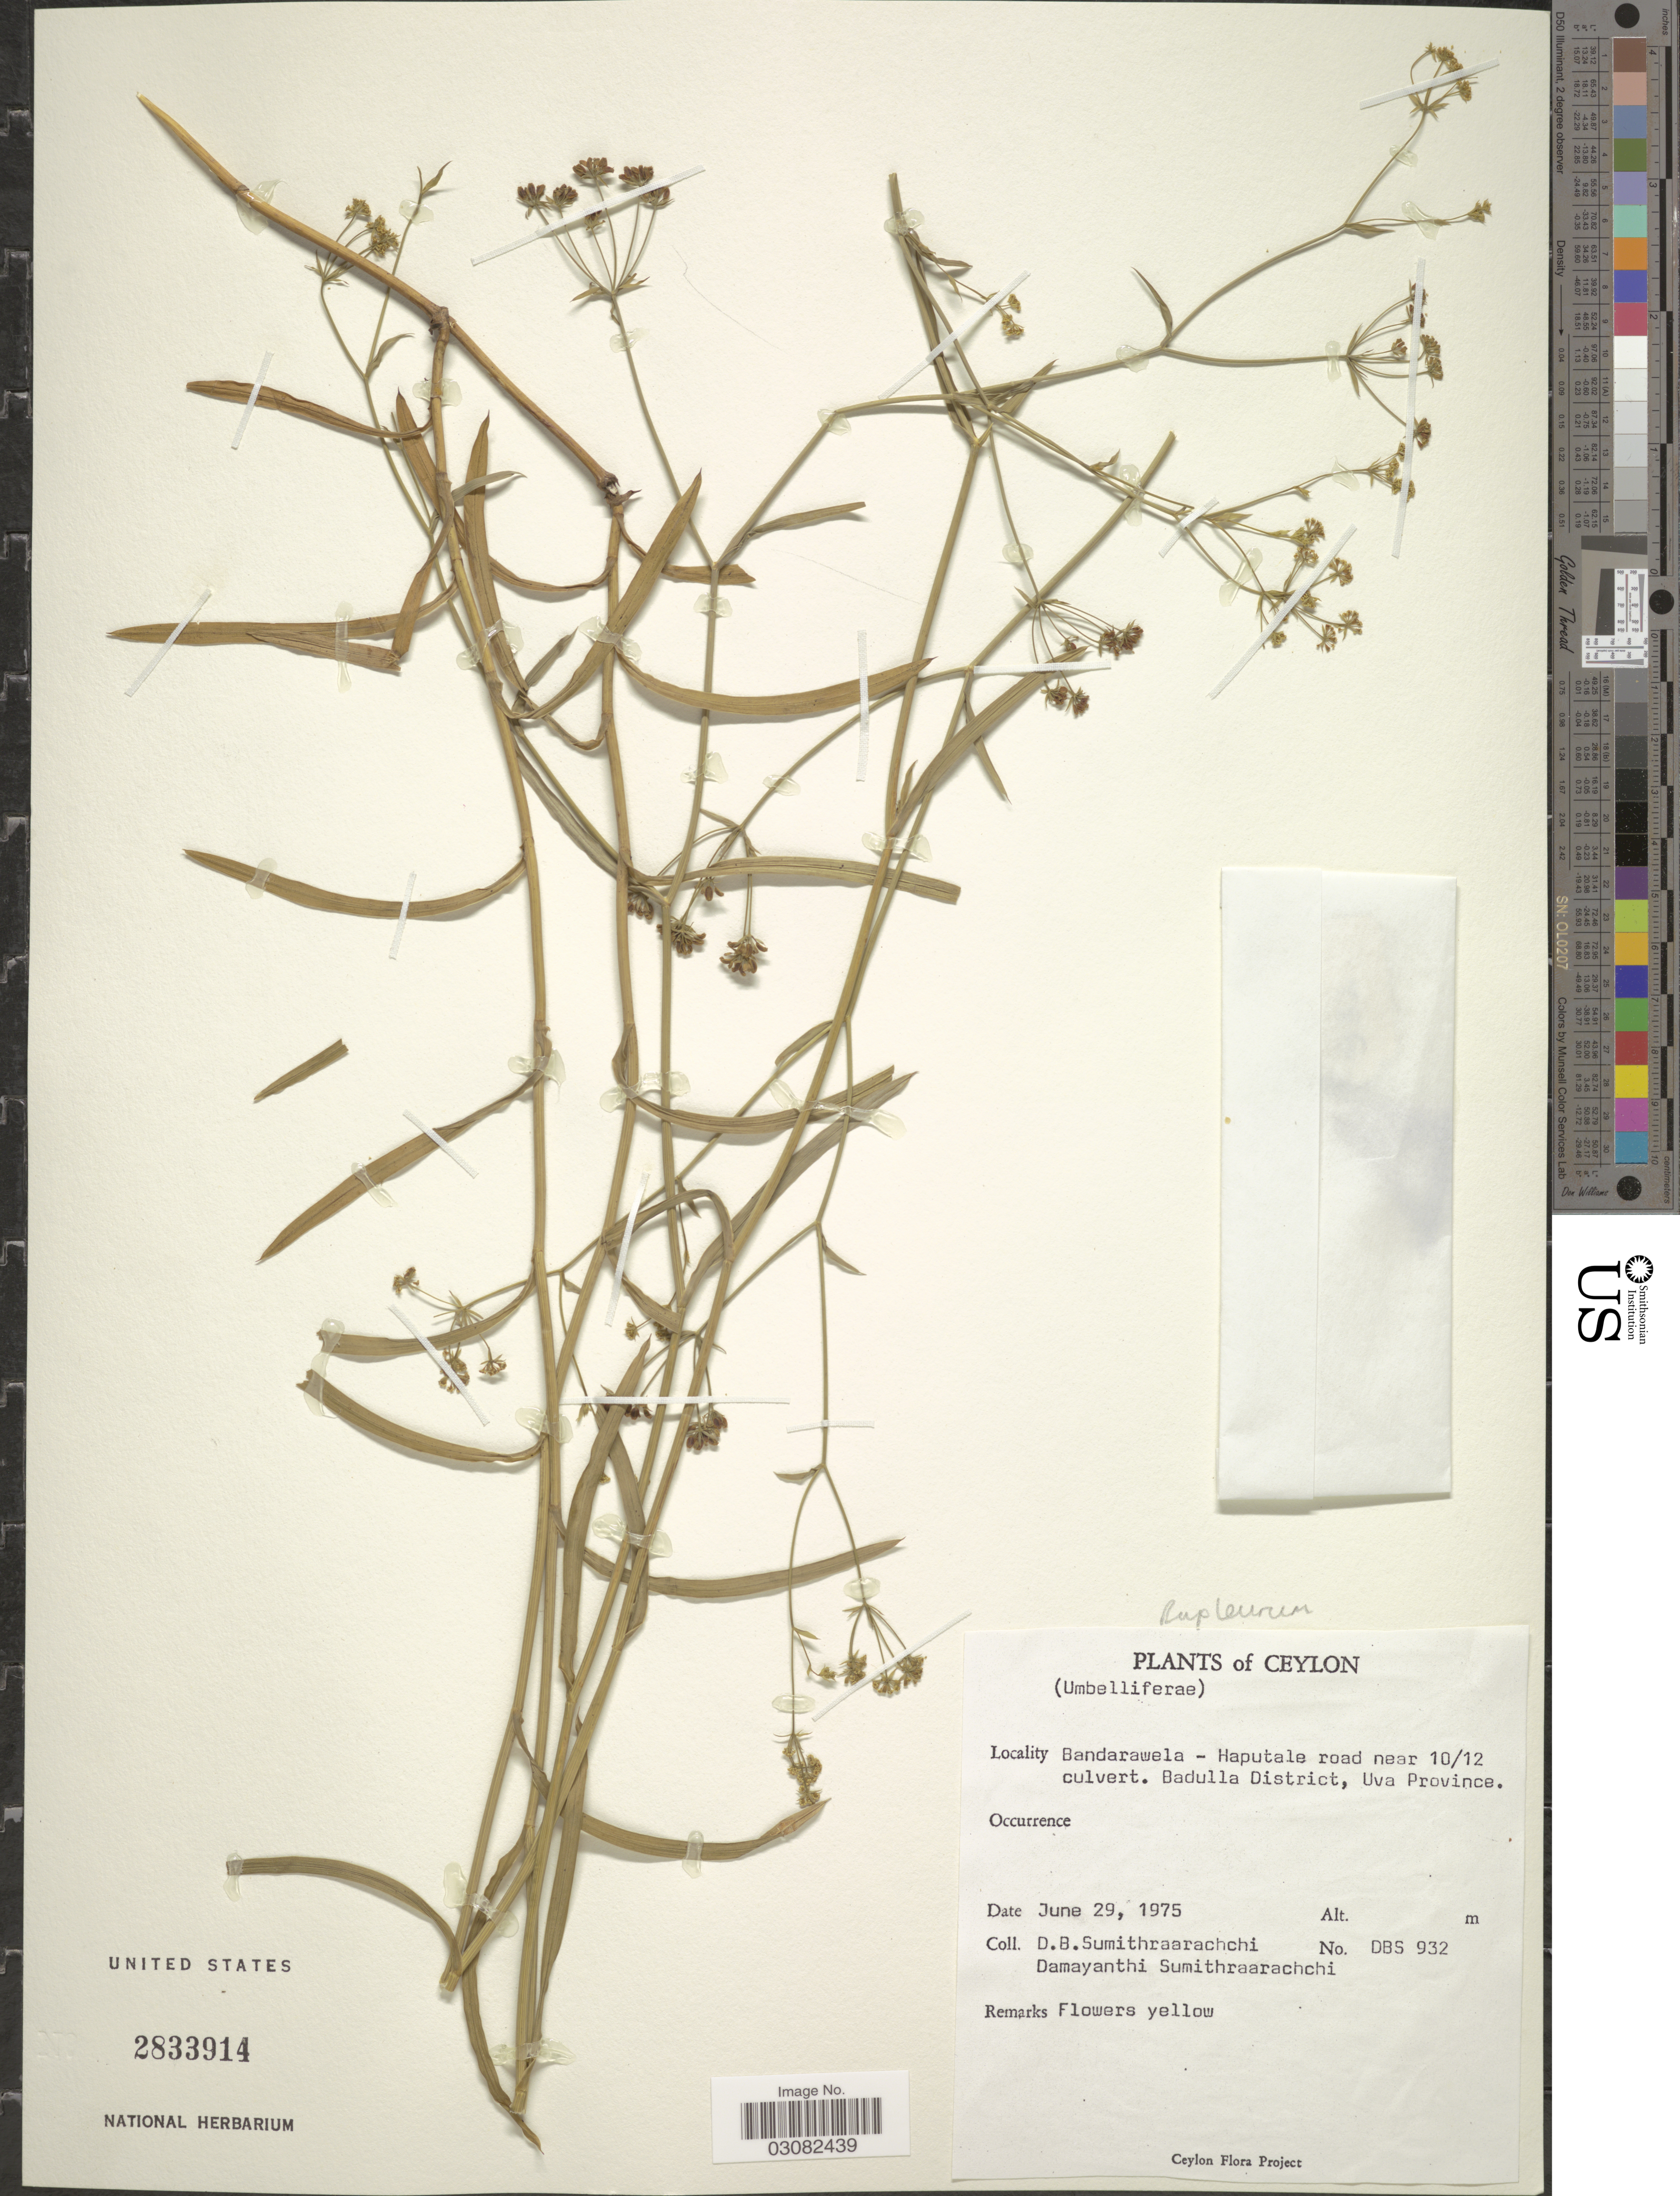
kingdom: Plantae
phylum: Tracheophyta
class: Magnoliopsida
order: Apiales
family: Apiaceae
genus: Bupleurum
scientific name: Bupleurum sp.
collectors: D. B. Sumithraarachchi & D. Sumithraarachchi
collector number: DBS 932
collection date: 1975-09-29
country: Sri Lanka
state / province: Uva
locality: Ceylon. Bandarawela - Haputale road near 10/12 culvert. Badulla District.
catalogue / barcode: US 2833914